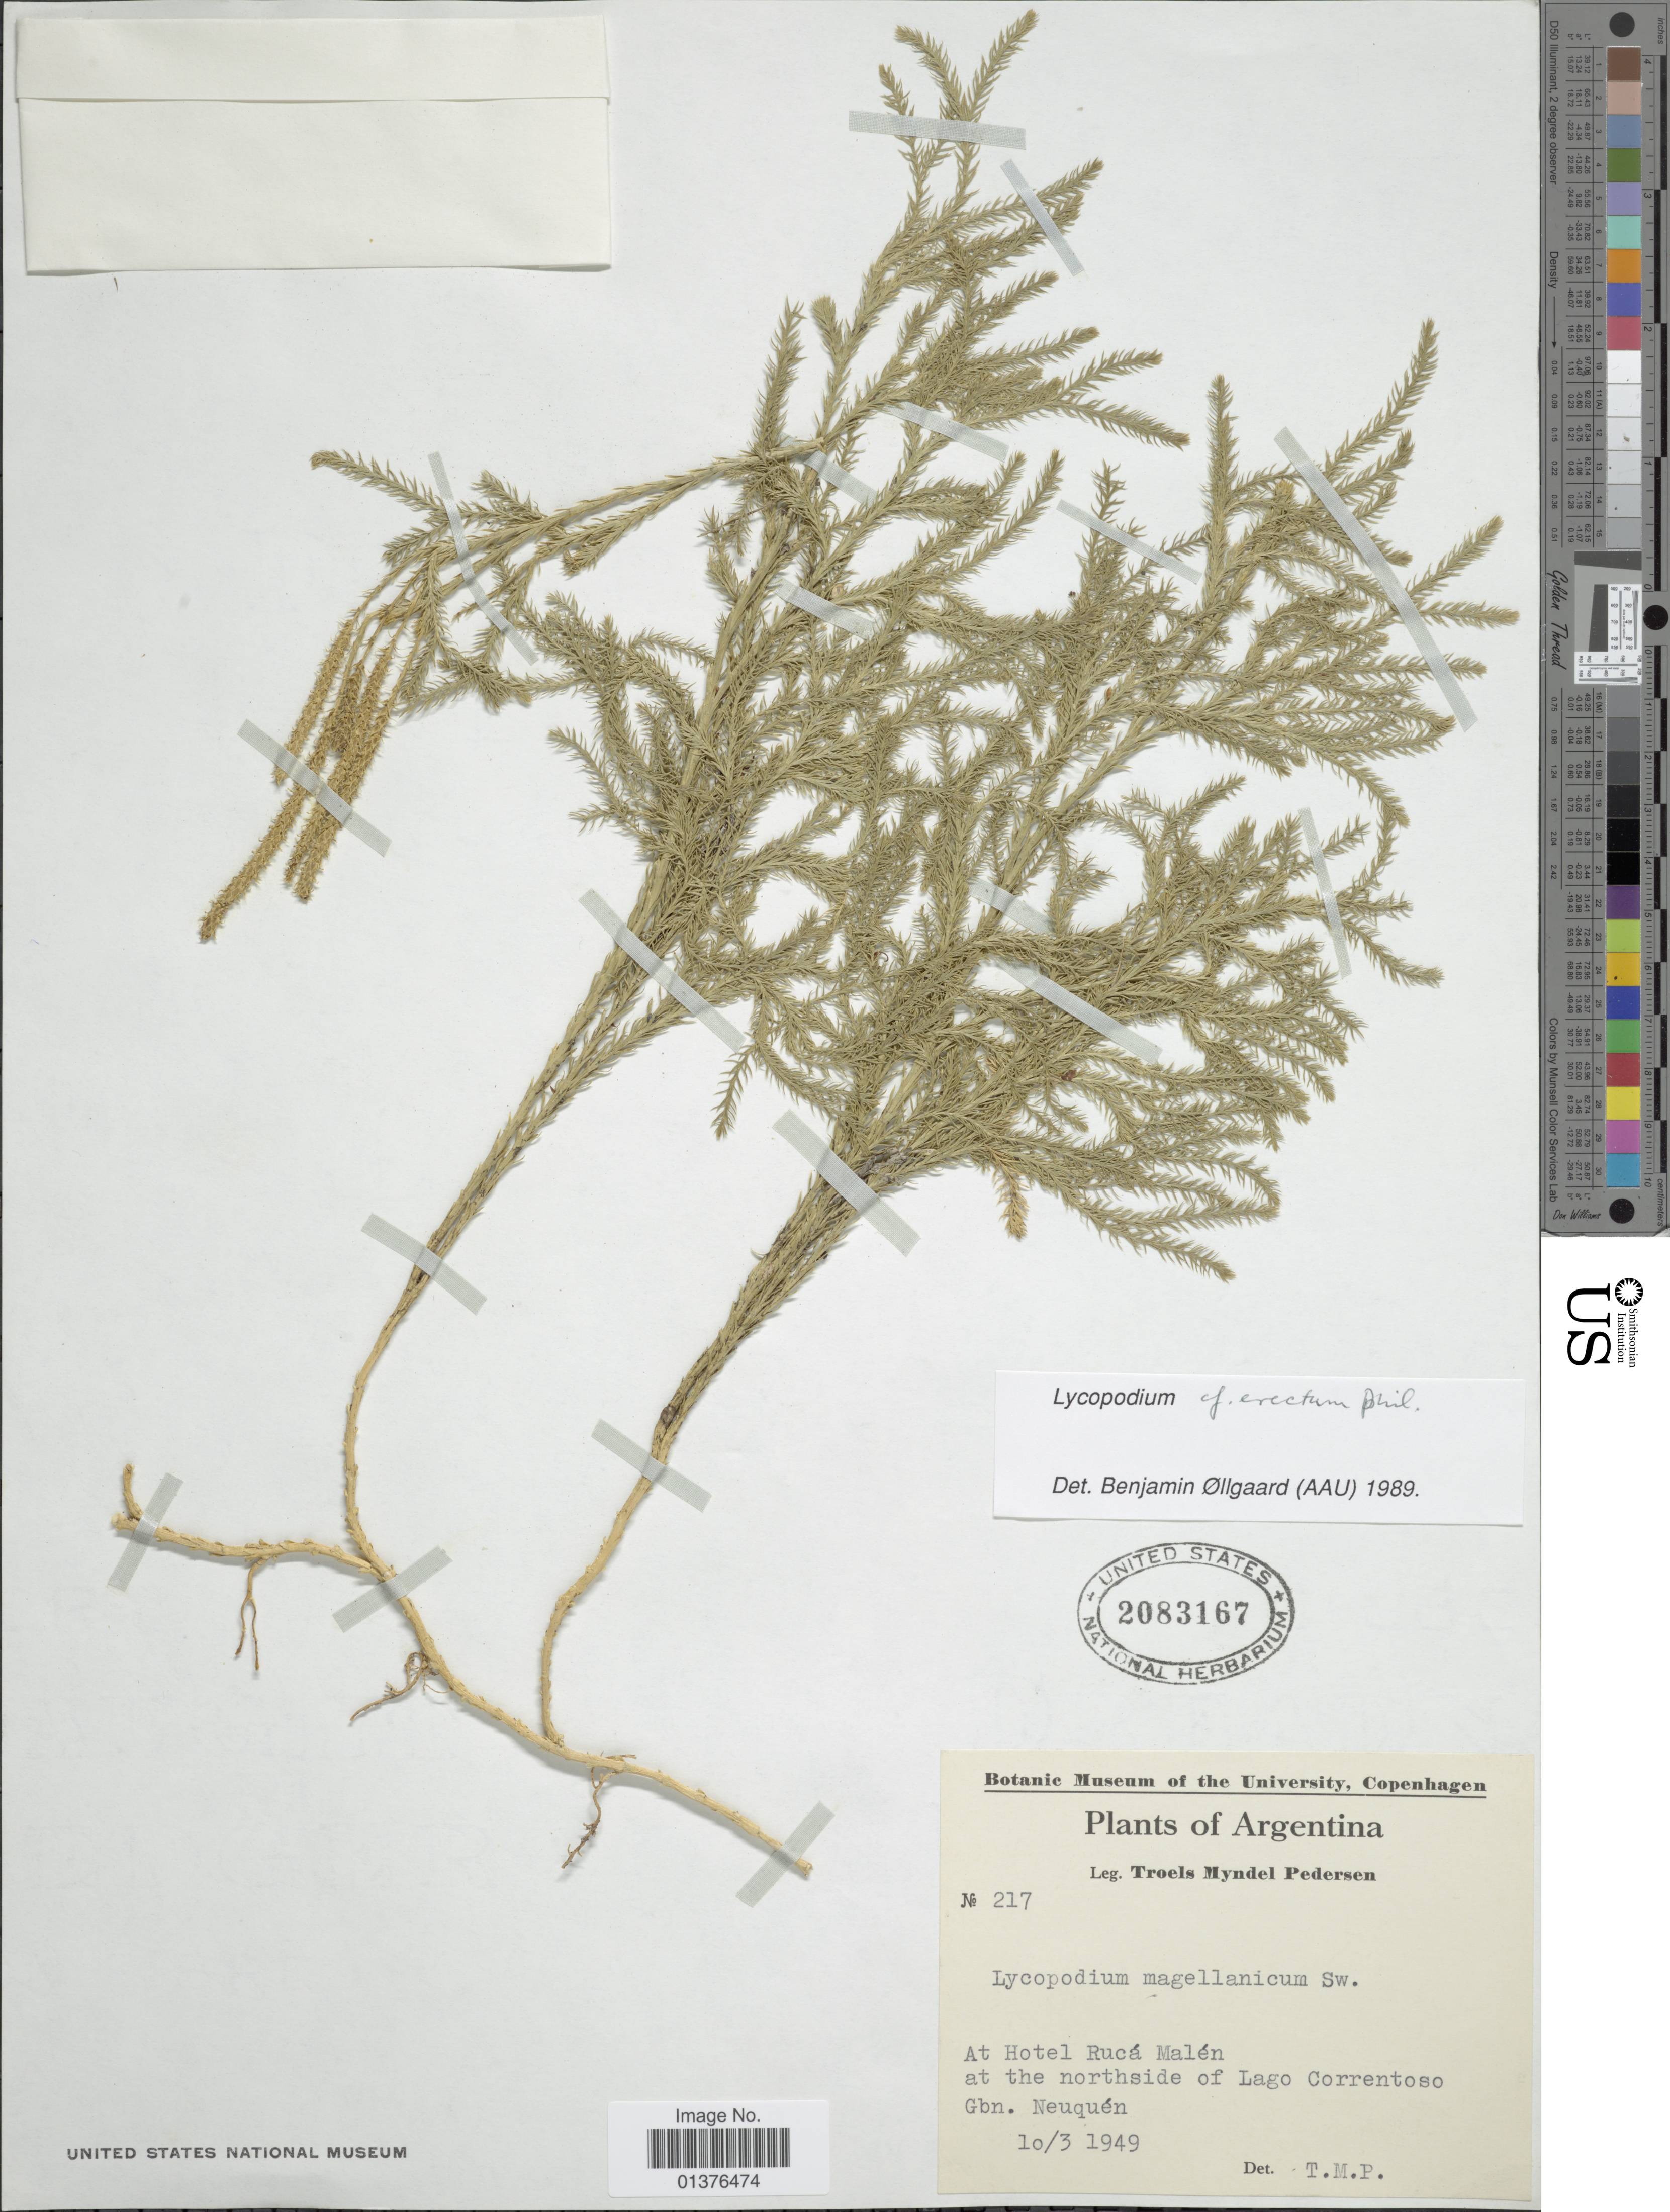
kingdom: Plantae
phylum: Tracheophyta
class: Lycopodiopsida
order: Lycopodiales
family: Lycopodiaceae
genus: Austrolycopodium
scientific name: Austrolycopodium erectum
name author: (Phil.) Holub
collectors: T. Pederson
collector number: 217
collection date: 1949-03-10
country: Argentina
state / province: Neuquen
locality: At Hotel Rucá Malén at the northside of Lago Correntoso Gbn. Nuequén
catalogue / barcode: US 2083167